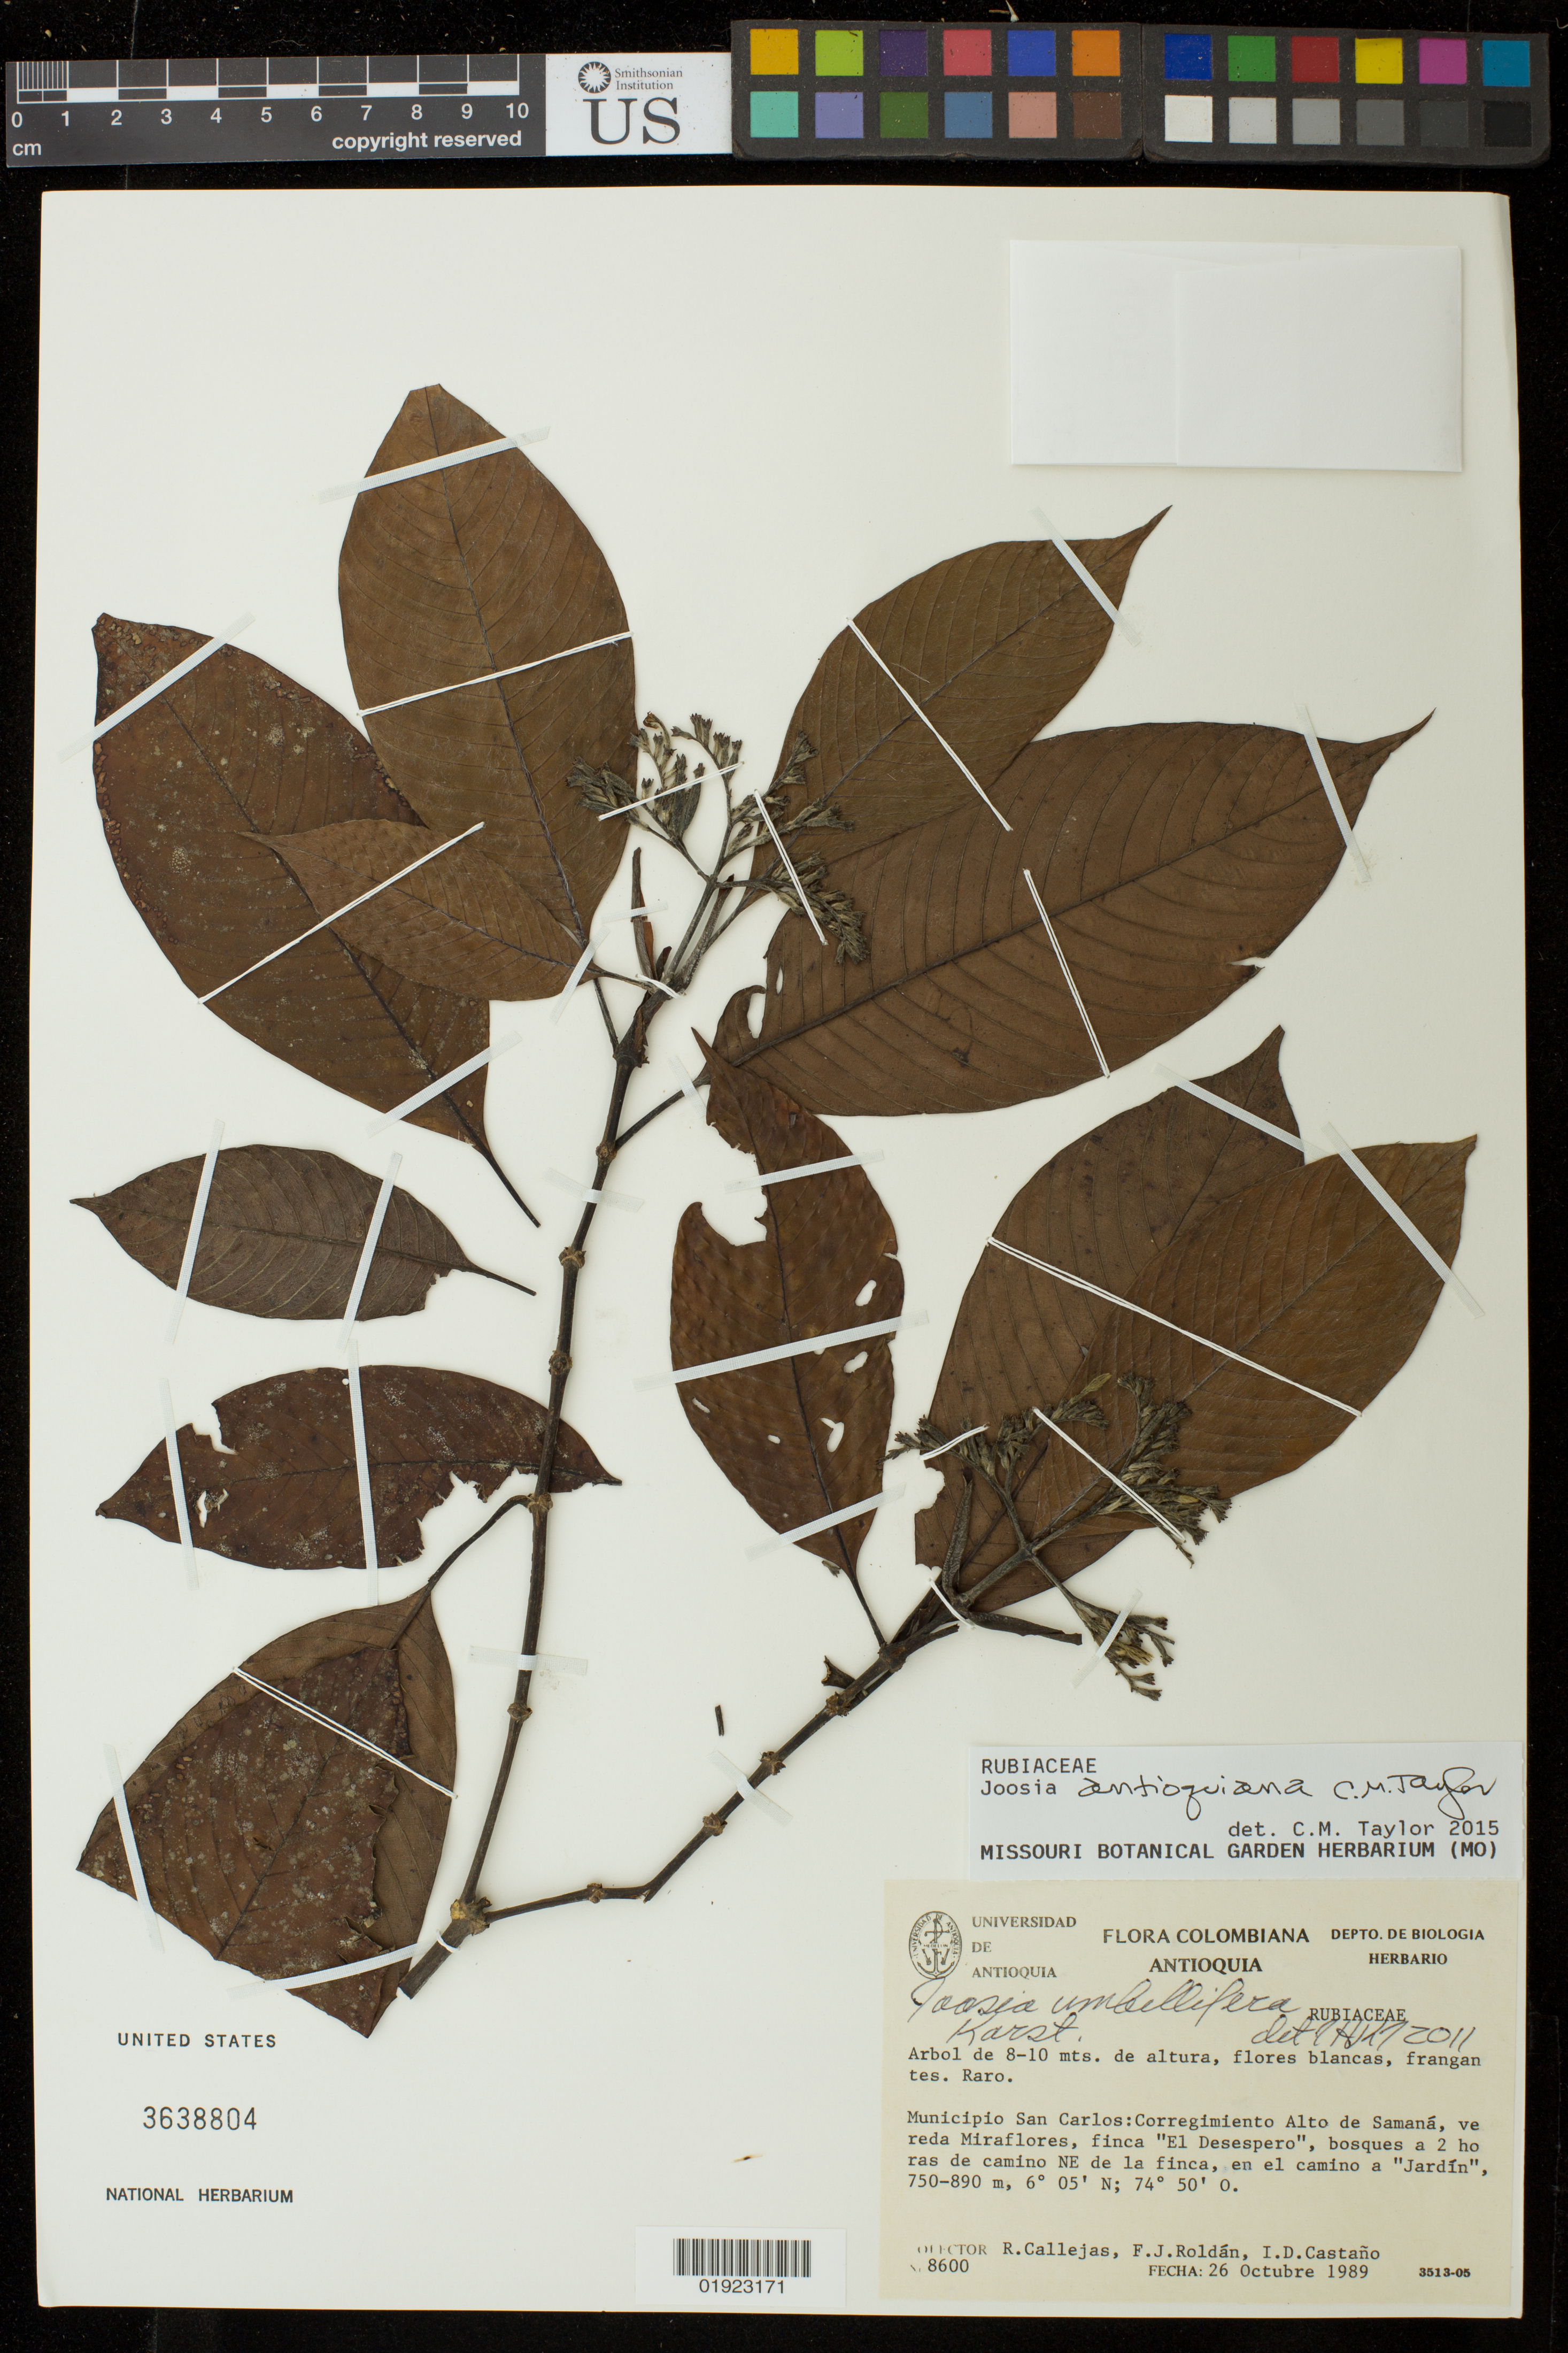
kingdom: Plantae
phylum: Tracheophyta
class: Magnoliopsida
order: Gentianales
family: Rubiaceae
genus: Joosia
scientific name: Joosia antioquiana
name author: C.M. Taylor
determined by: Taylor, Charlotte M.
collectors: R. Callejas, F. J. Roldán & I. Castaño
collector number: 8600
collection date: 1989-10-26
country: Colombia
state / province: Antioquia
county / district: San Carlos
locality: Corregimiento Alto de Samana, vereda Miraflores, finca "El Desespero", en el camino a "Jardin".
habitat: Bosques a 2 horas de camino NE de la finca.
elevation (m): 750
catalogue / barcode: US 3638804